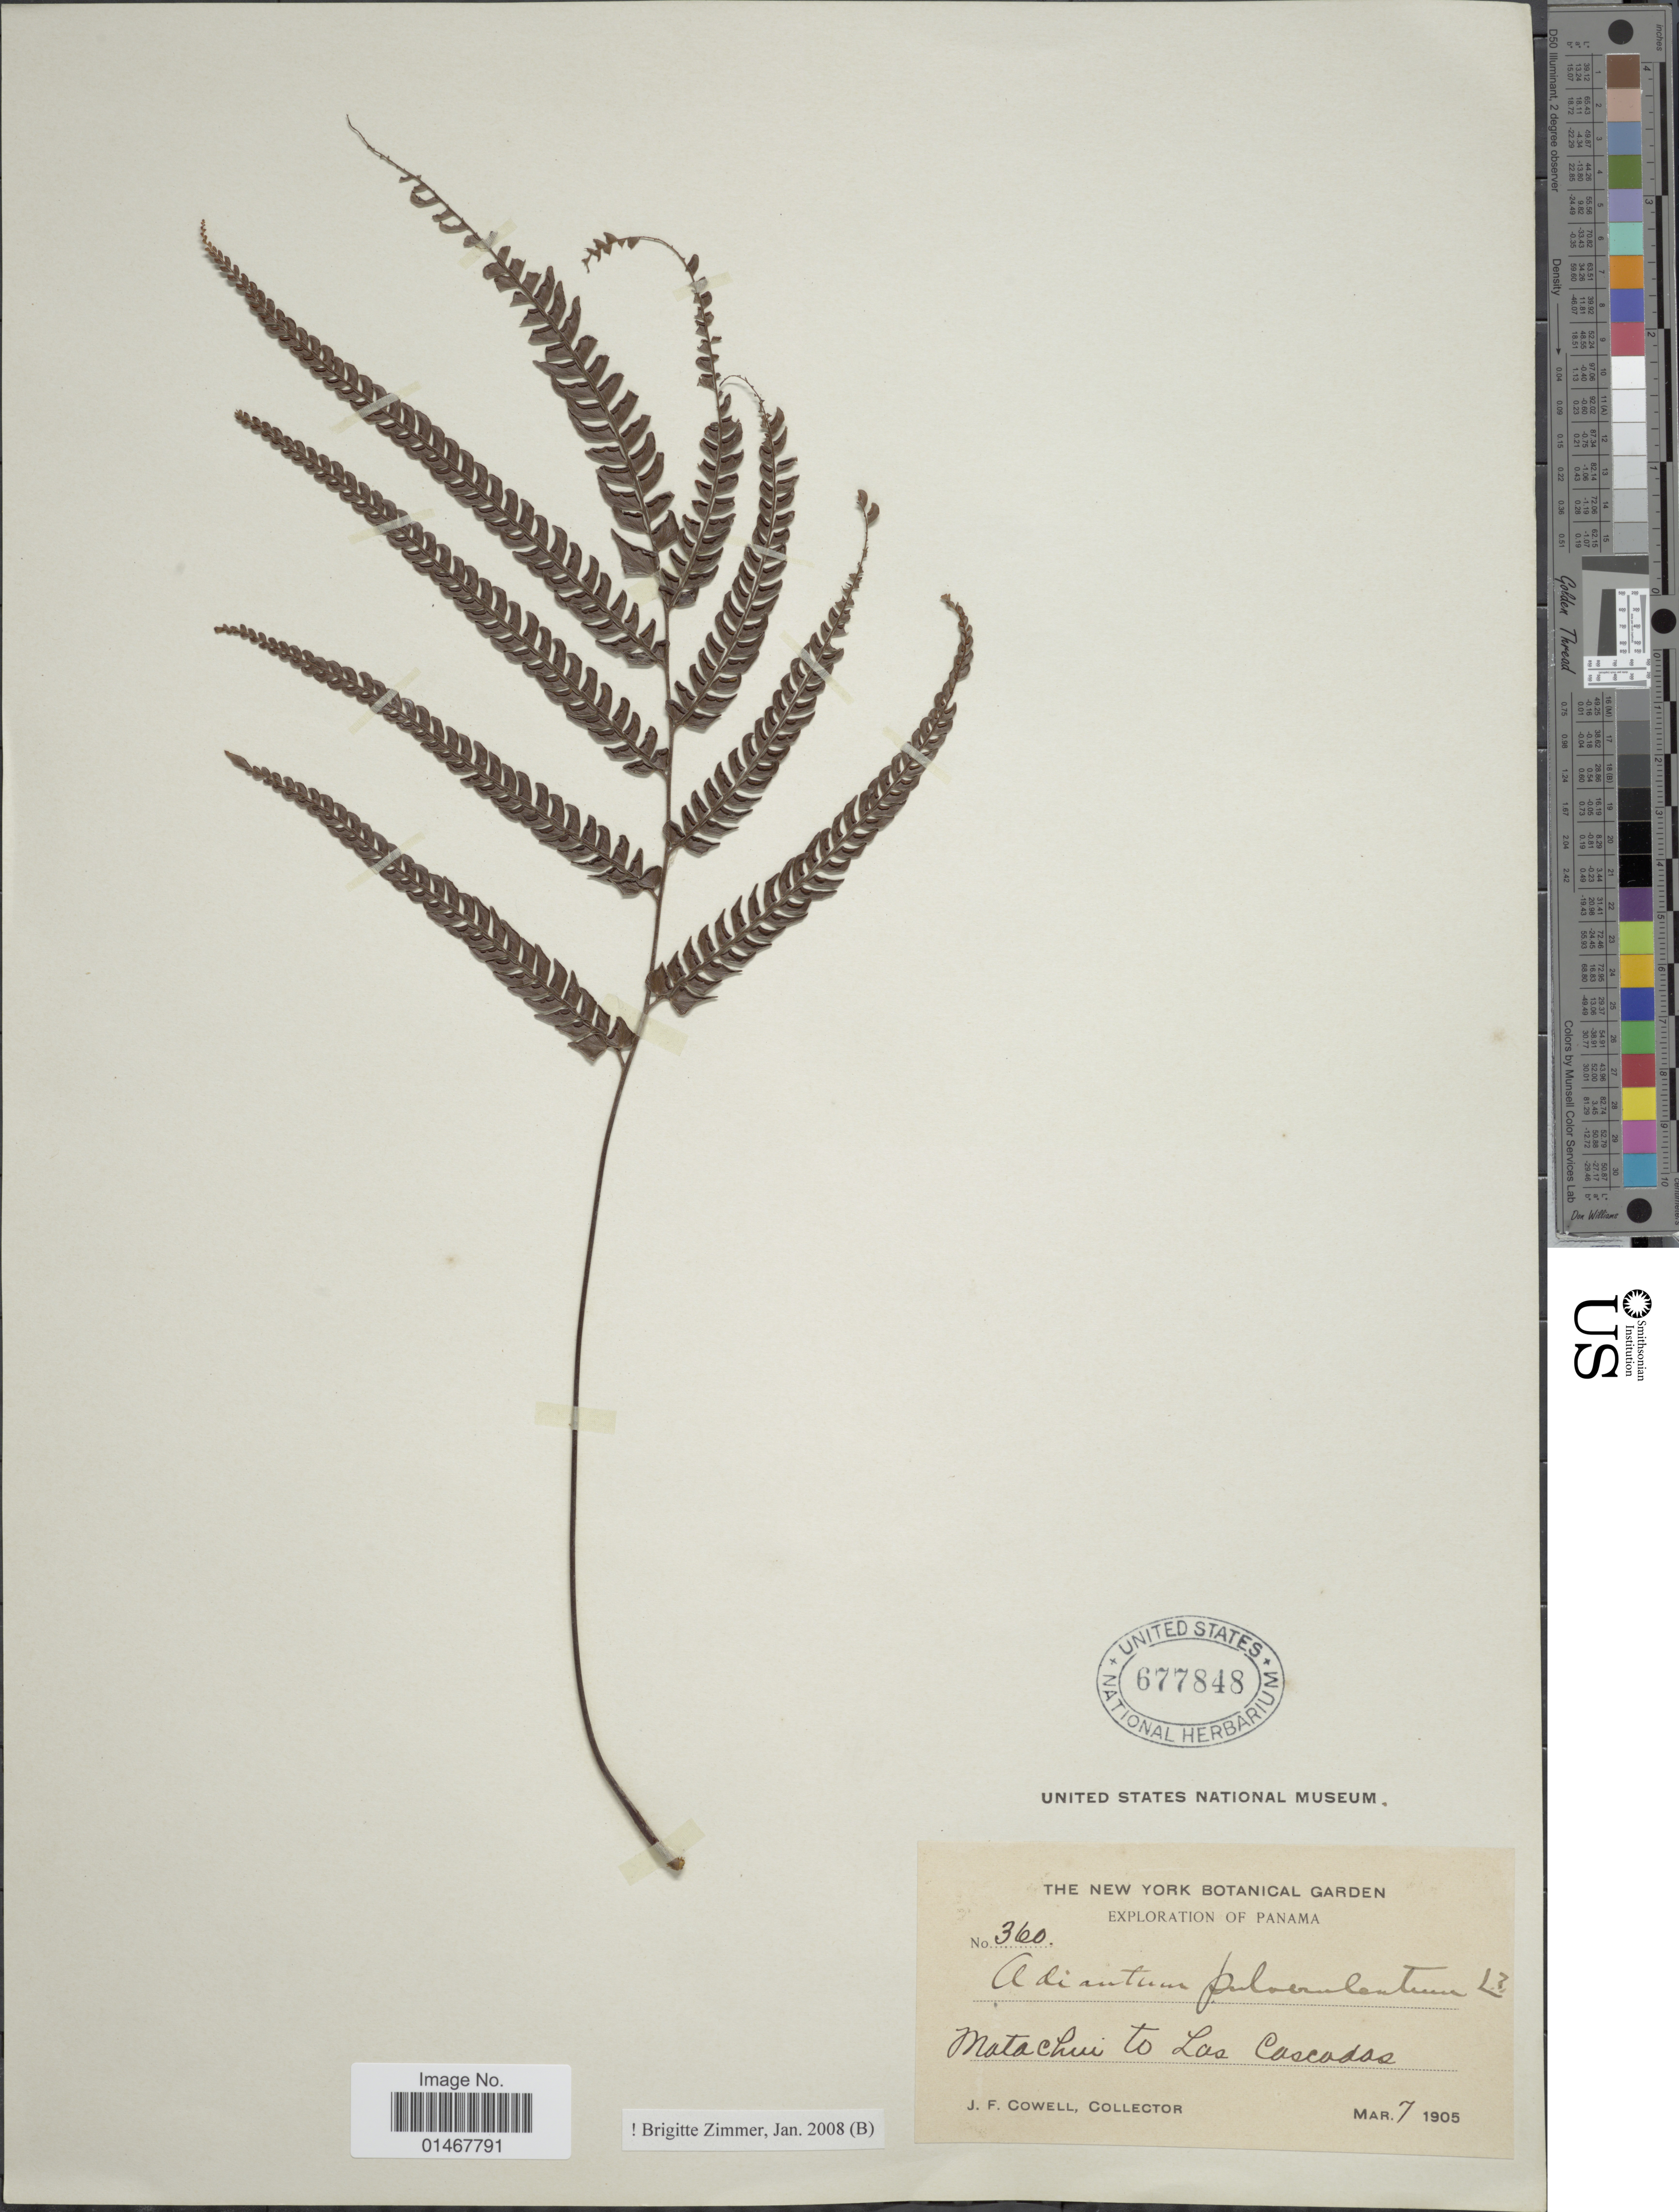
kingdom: Plantae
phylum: Tracheophyta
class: Polypodiopsida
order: Polypodiales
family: Pteridaceae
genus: Adiantum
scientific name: Adiantum pulverulentum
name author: L.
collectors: J. F. Cowell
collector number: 360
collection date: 1905-03-07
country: Panama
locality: Matachi to Las Cascadas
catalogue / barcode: US 677848